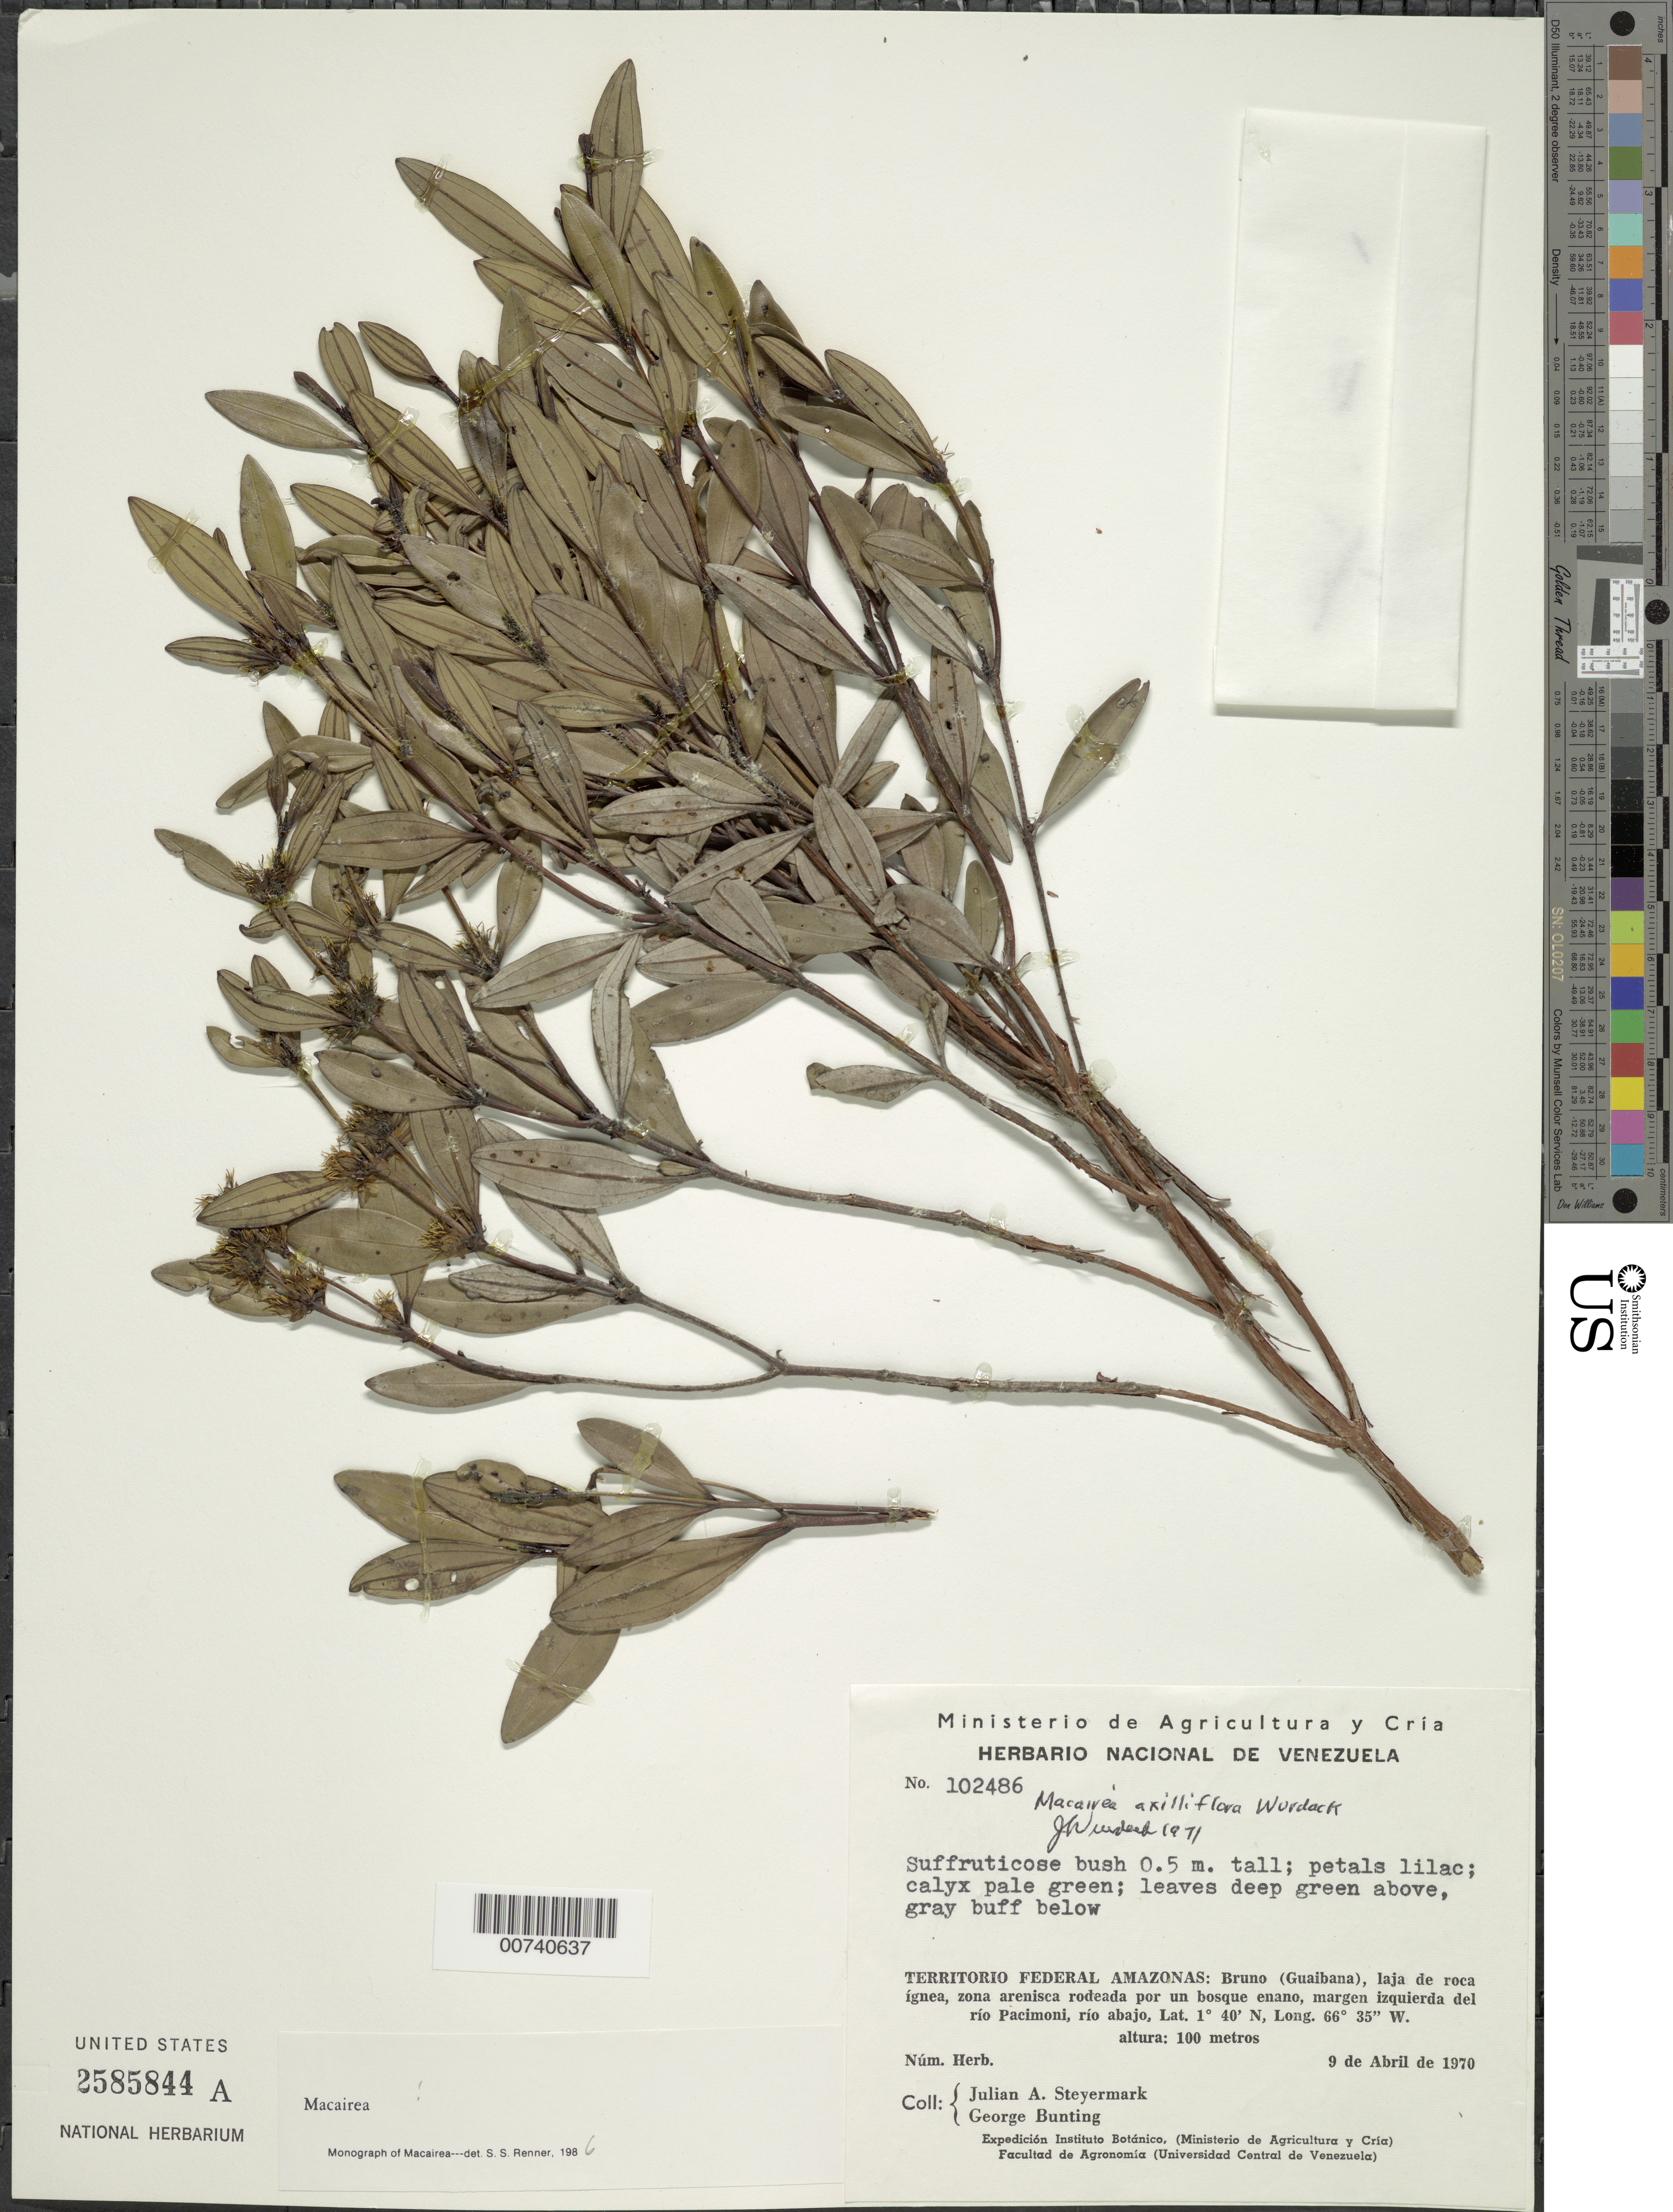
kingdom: Plantae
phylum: Tracheophyta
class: Magnoliopsida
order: Myrtales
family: Melastomataceae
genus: Macairea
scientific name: Macairea axilliflora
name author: Wurdack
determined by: Wurdack, John J., (US), US (UNITED STATES)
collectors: J. Steyermark & G. S. Bunting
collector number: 102486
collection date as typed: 9-Apr-70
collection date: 1970-04-09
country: Venezuela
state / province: Amazonas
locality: Bruno (Guaibana), margen izquierda del río Pacimoni, río Abajo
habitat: Laja ignea, zona arsenica rodeada por un bosque enano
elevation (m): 100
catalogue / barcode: US 2585844A